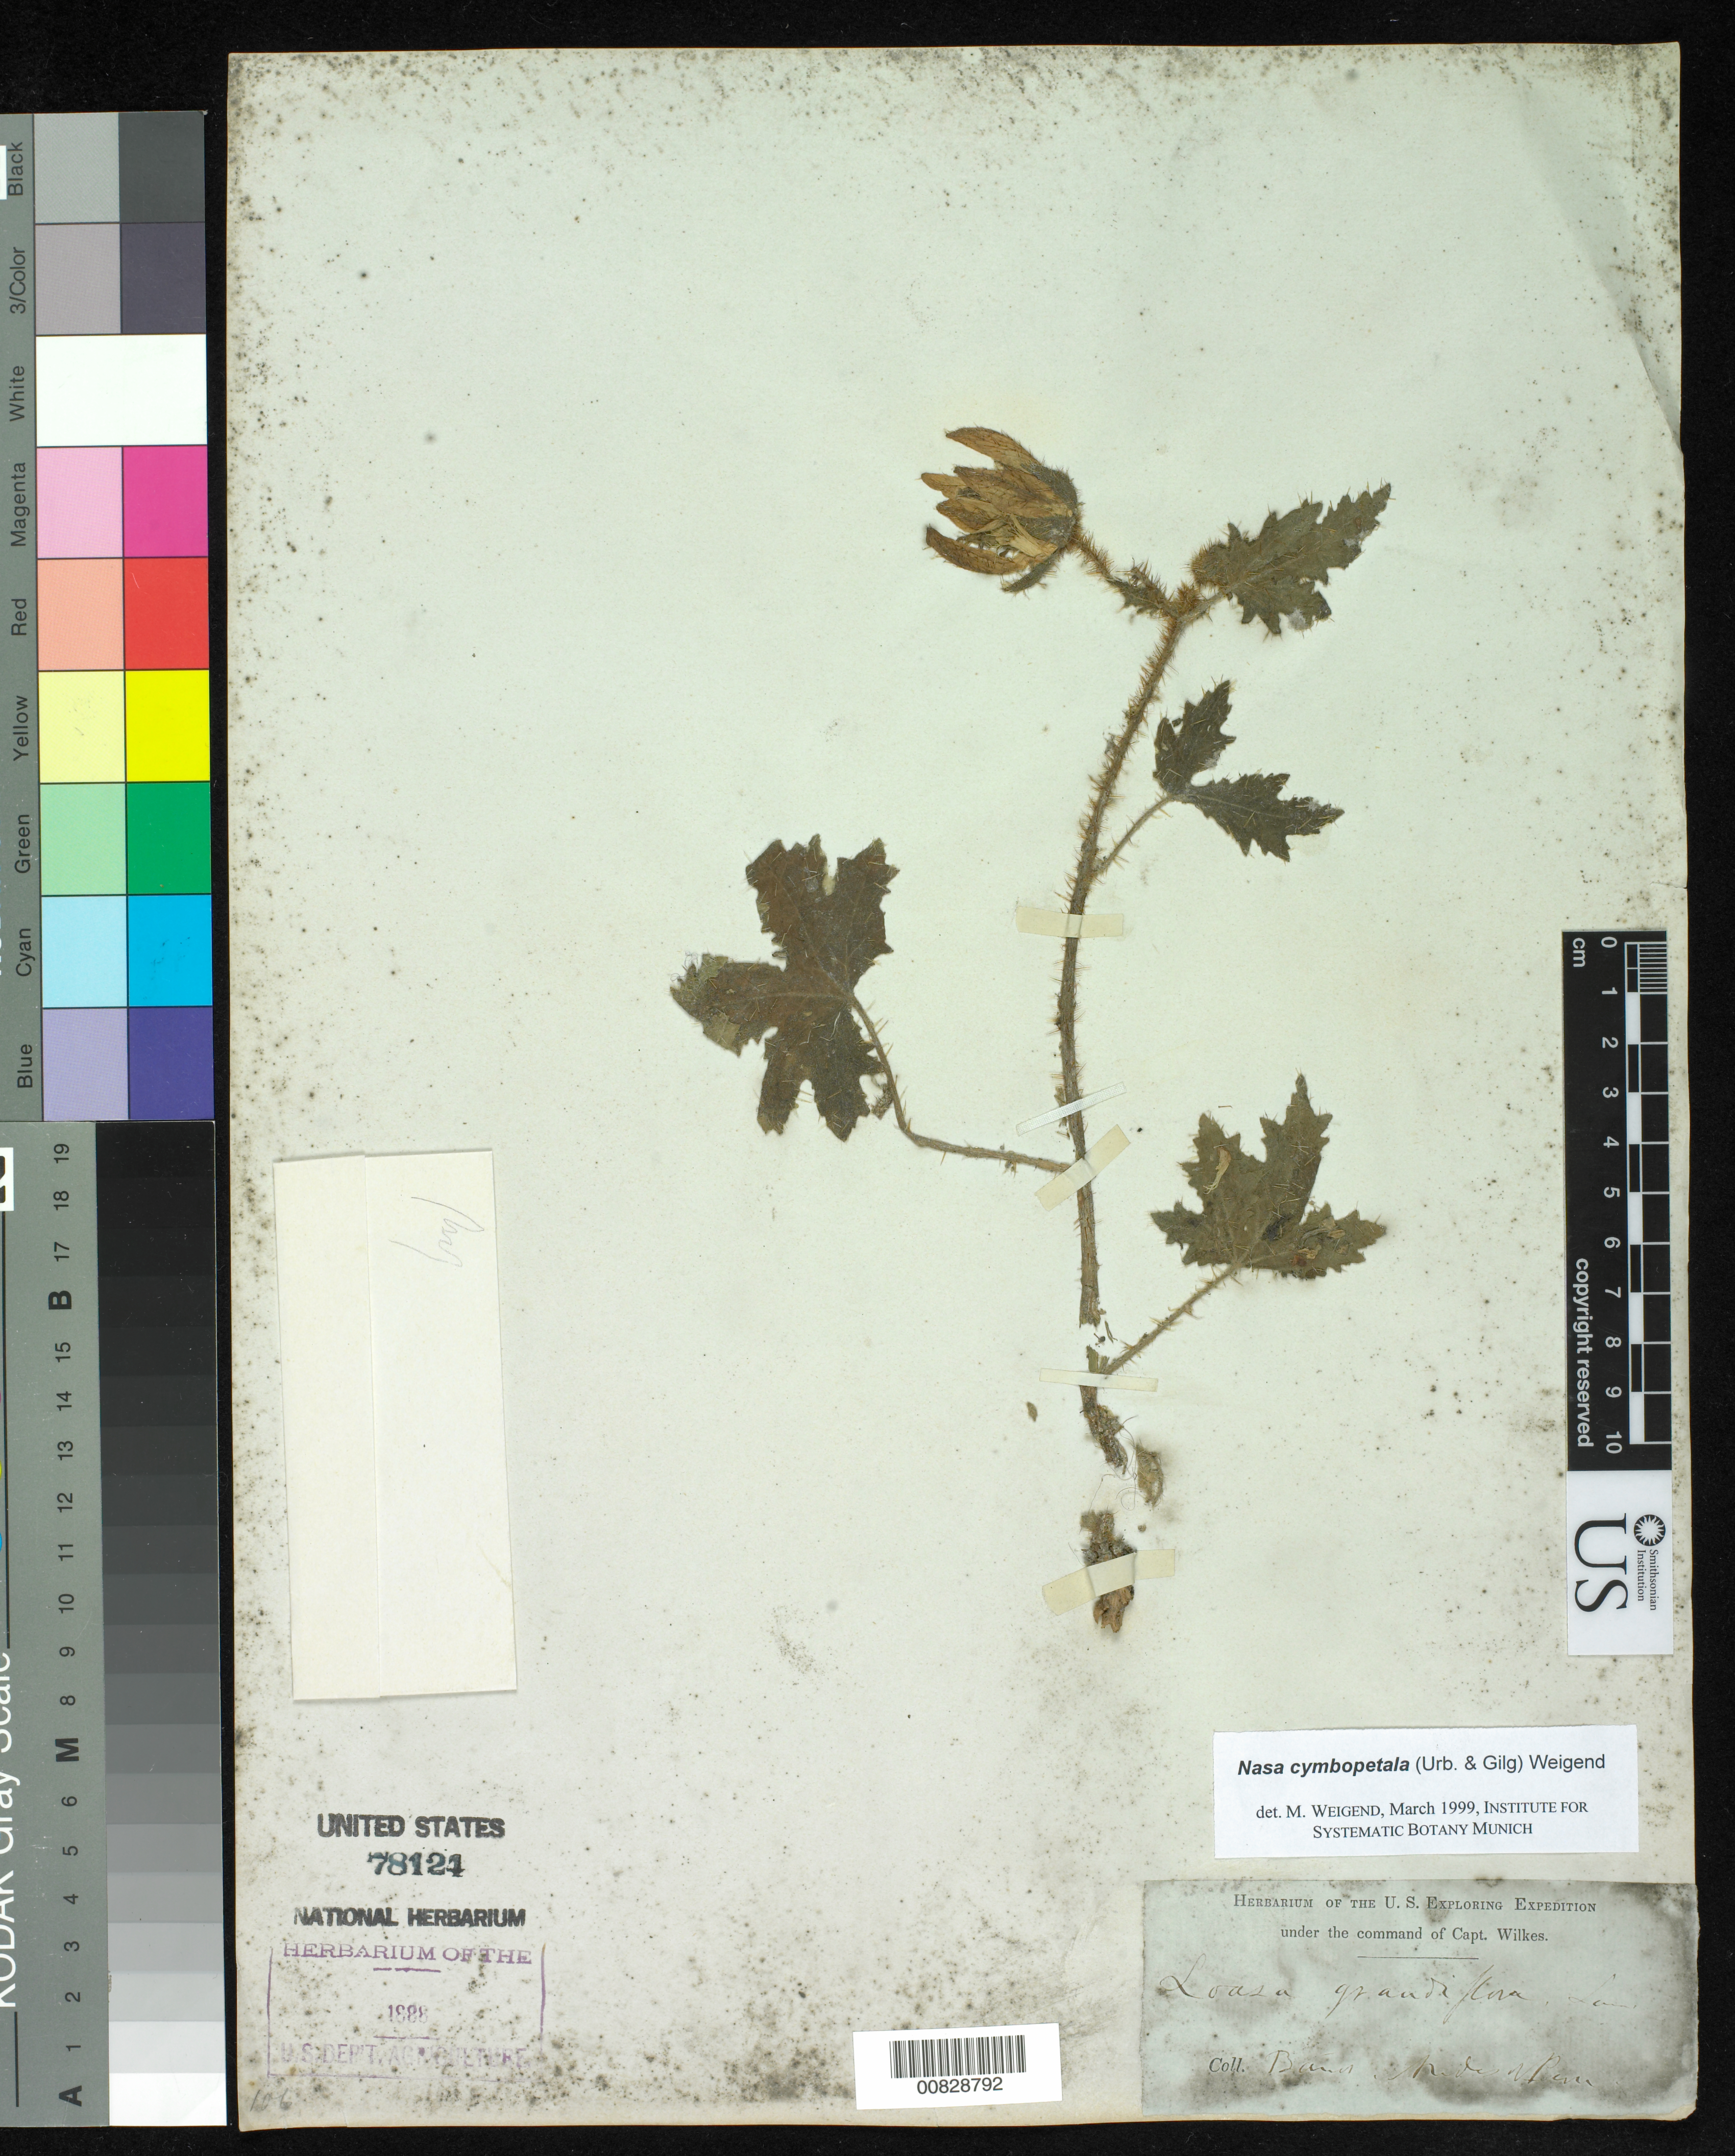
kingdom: Plantae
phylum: Tracheophyta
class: Magnoliopsida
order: Cornales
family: Loasaceae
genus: Loasa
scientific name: Loasa cymbopetala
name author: Urb. & Gilg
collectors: Wilkes Explor. Exped.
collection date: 1838/1842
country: Peru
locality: Banos, Andes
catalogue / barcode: US 78124